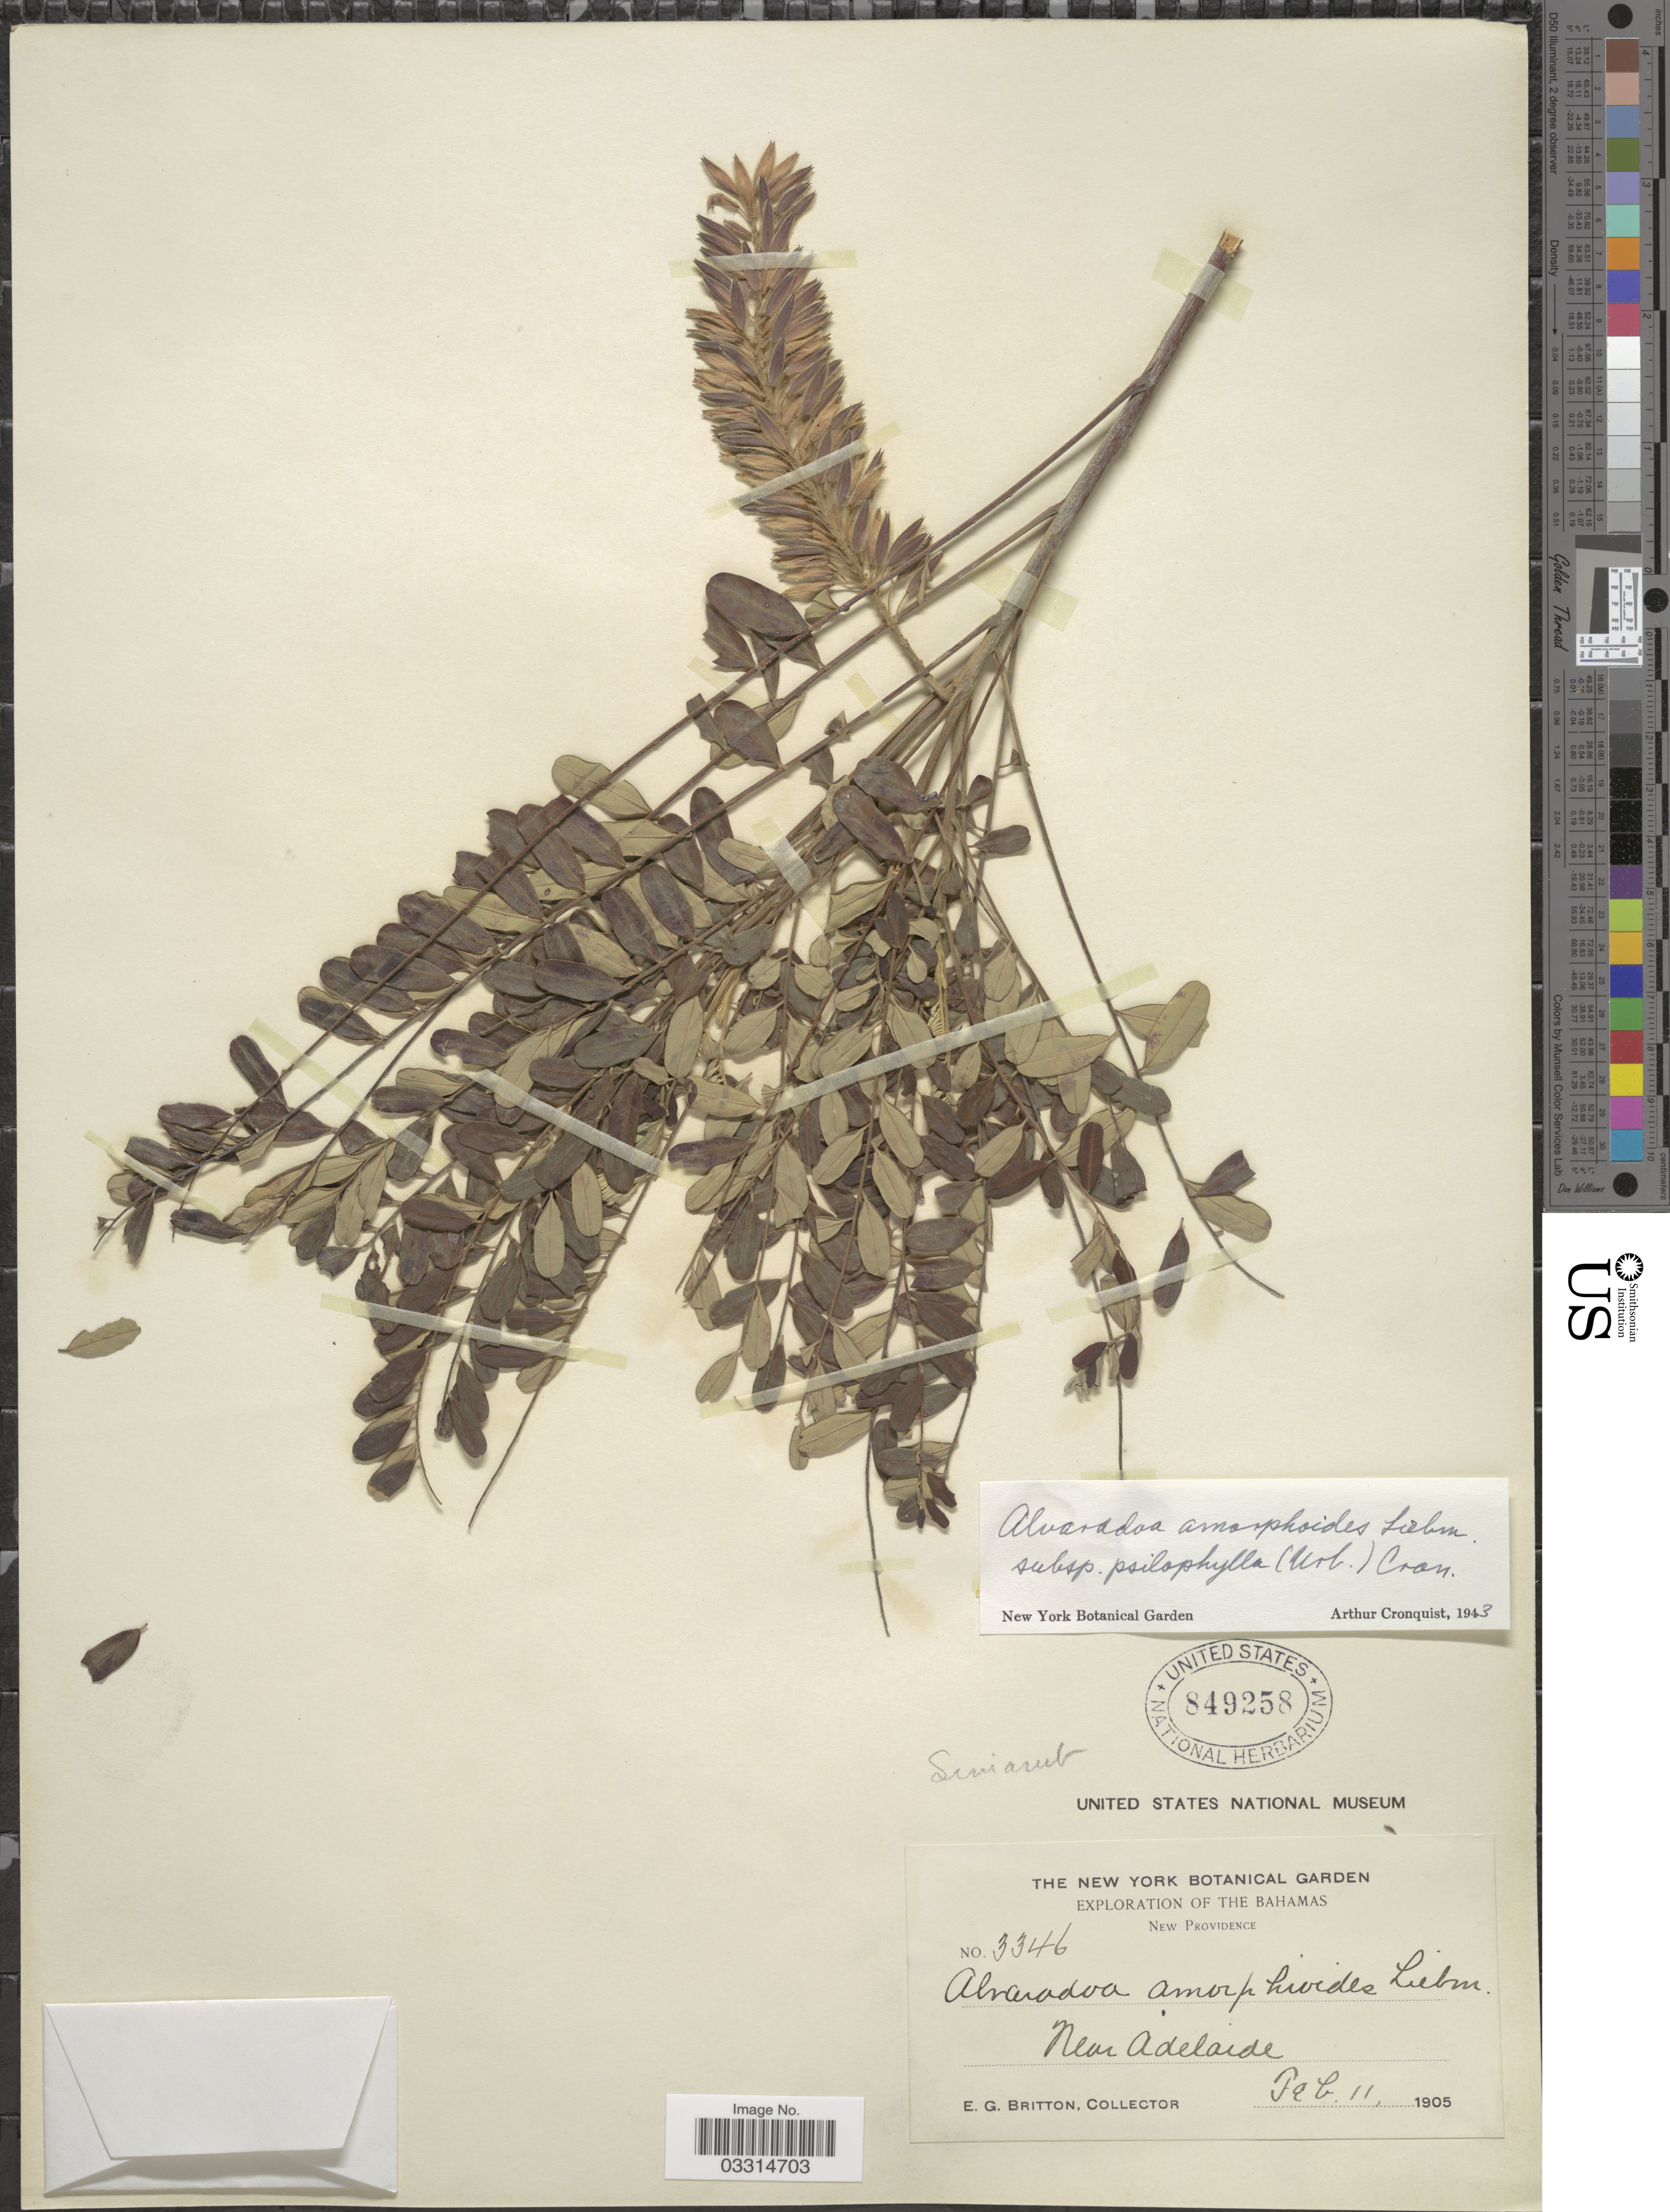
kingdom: Plantae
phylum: Tracheophyta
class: Magnoliopsida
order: Picramniales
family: Picramniaceae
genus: Alvaradoa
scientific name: Alvaradoa amorphoides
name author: Liebm.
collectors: E. G. Britton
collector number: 3346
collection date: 1905-02-11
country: Bahamas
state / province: New Providence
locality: New Adelaide.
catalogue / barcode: US 849258